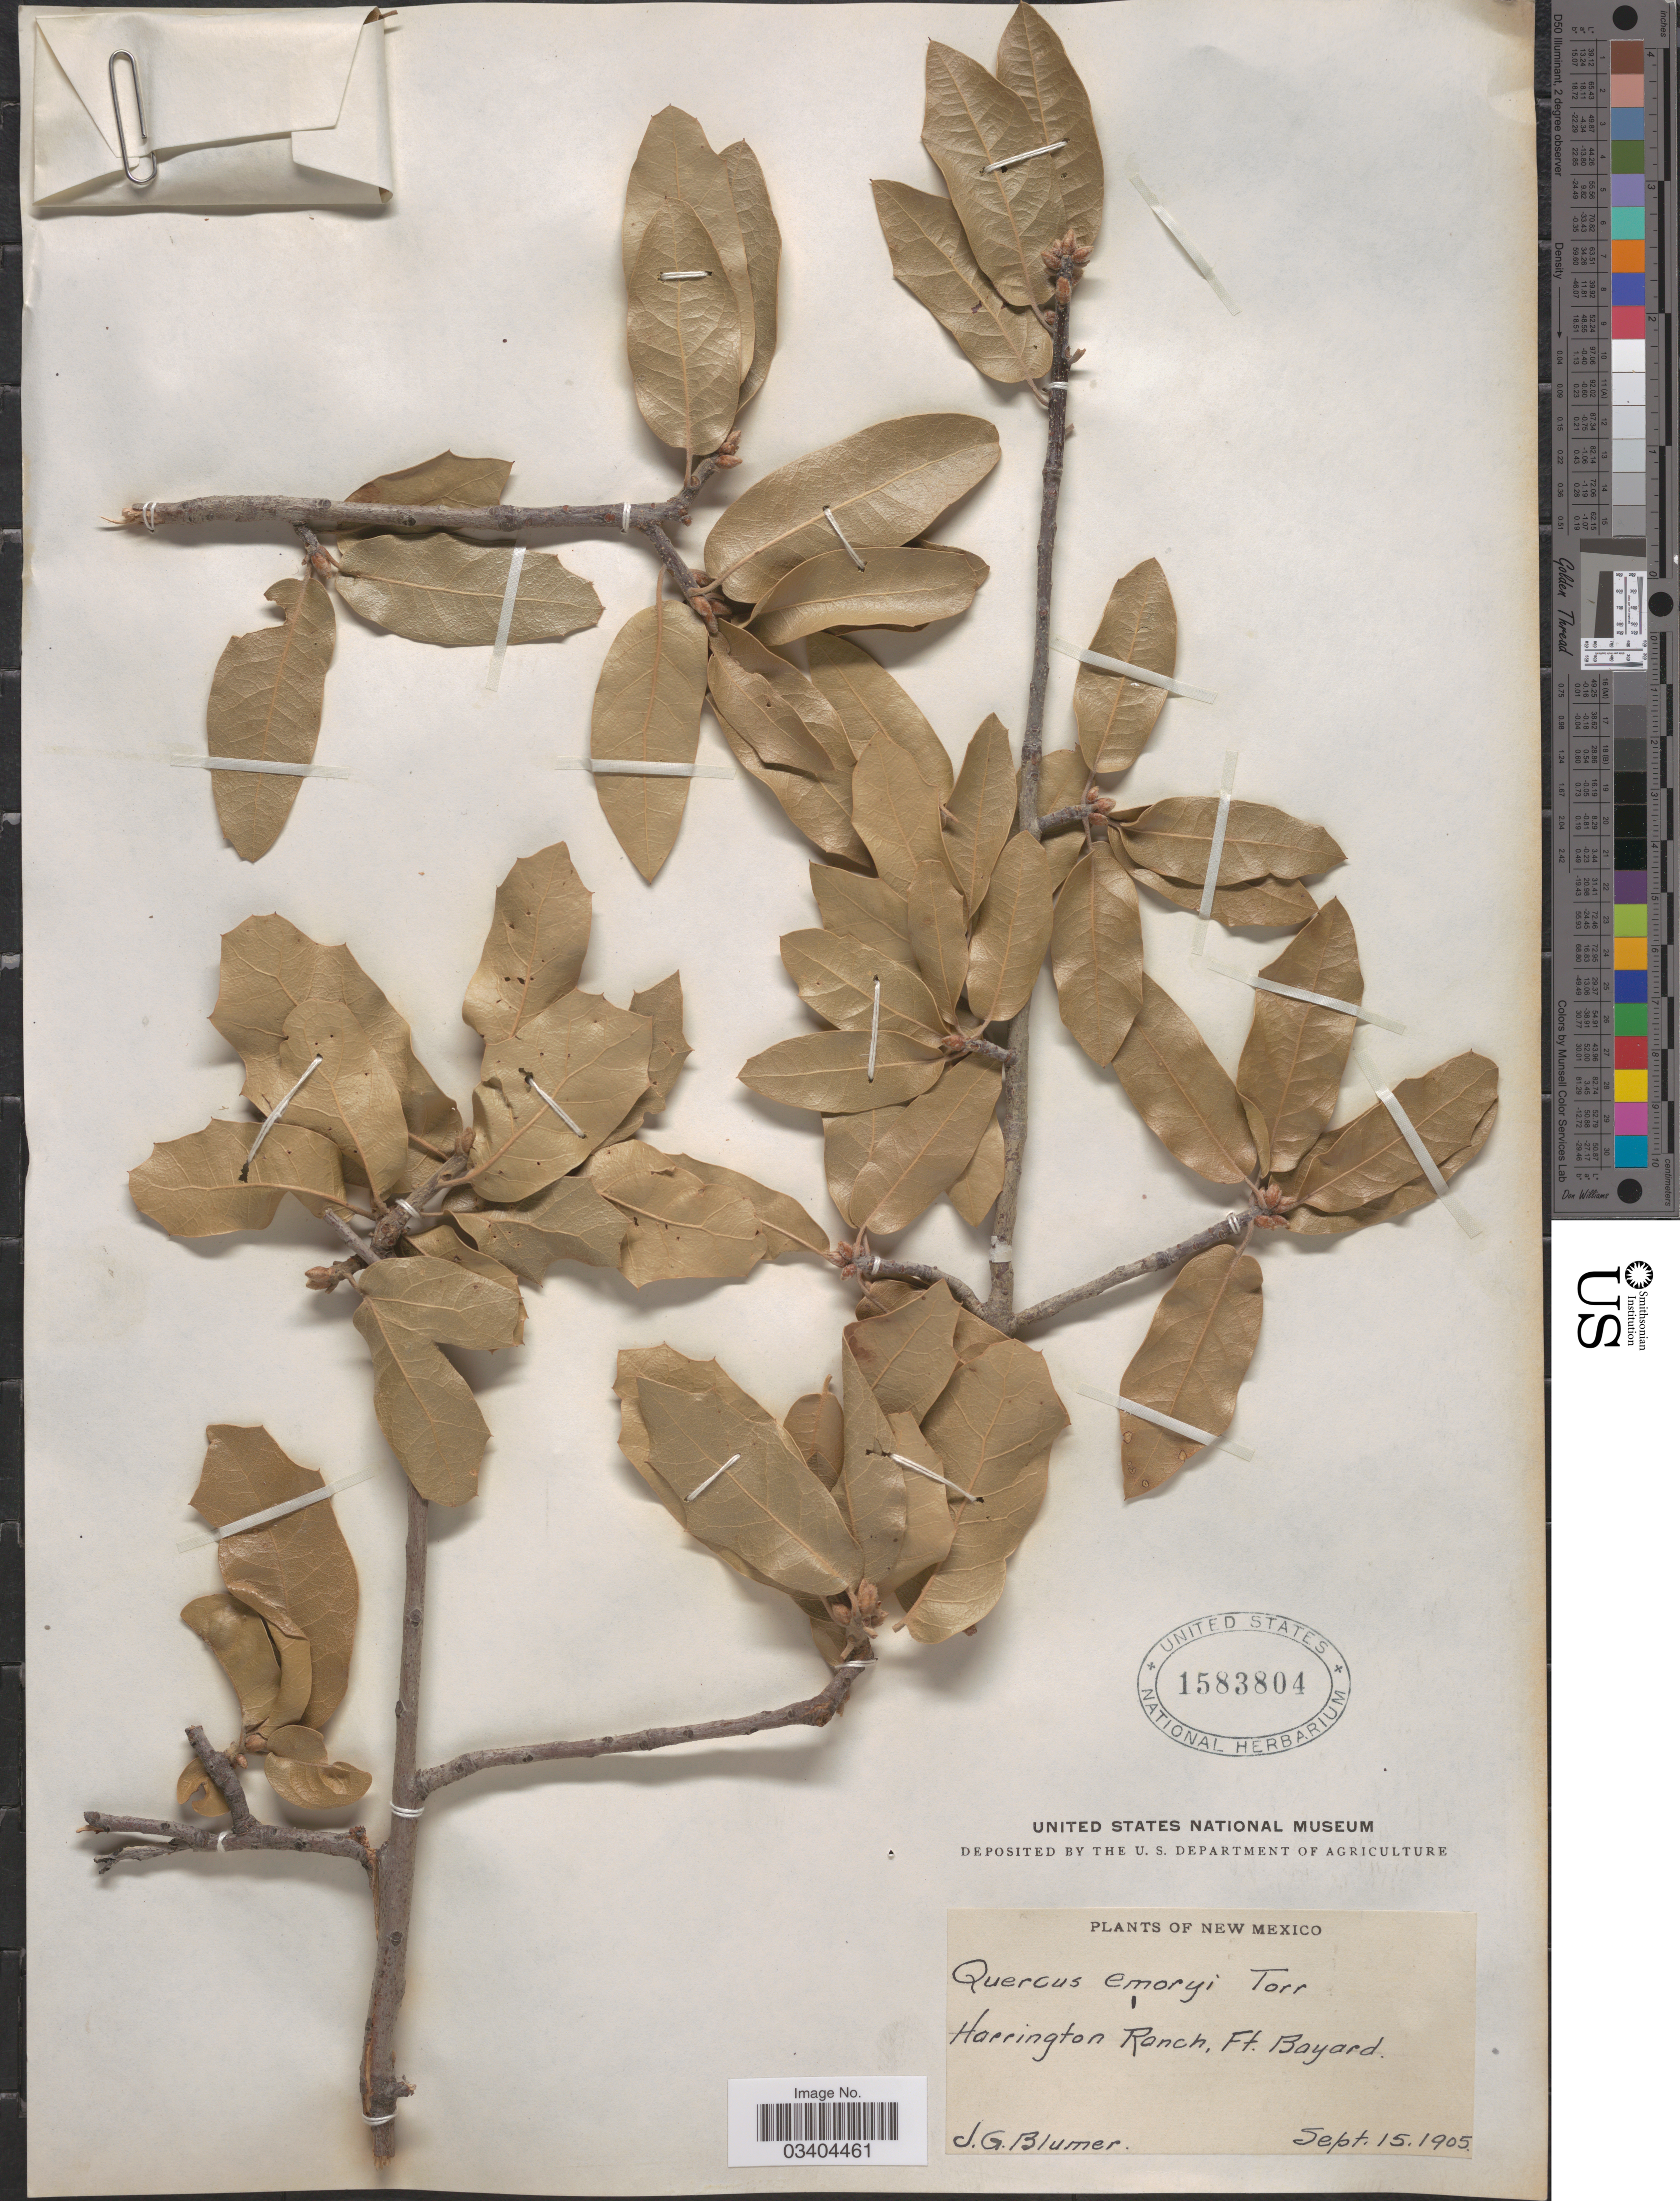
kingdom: Plantae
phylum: Tracheophyta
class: Magnoliopsida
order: Fagales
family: Fagaceae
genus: Quercus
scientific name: Quercus emoryi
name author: Torr. in Emory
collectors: J. C. Blumer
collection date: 1905-09-15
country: United States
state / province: New Mexico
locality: Harrington Ranch, Ft. Bayard.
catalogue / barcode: US 1583804